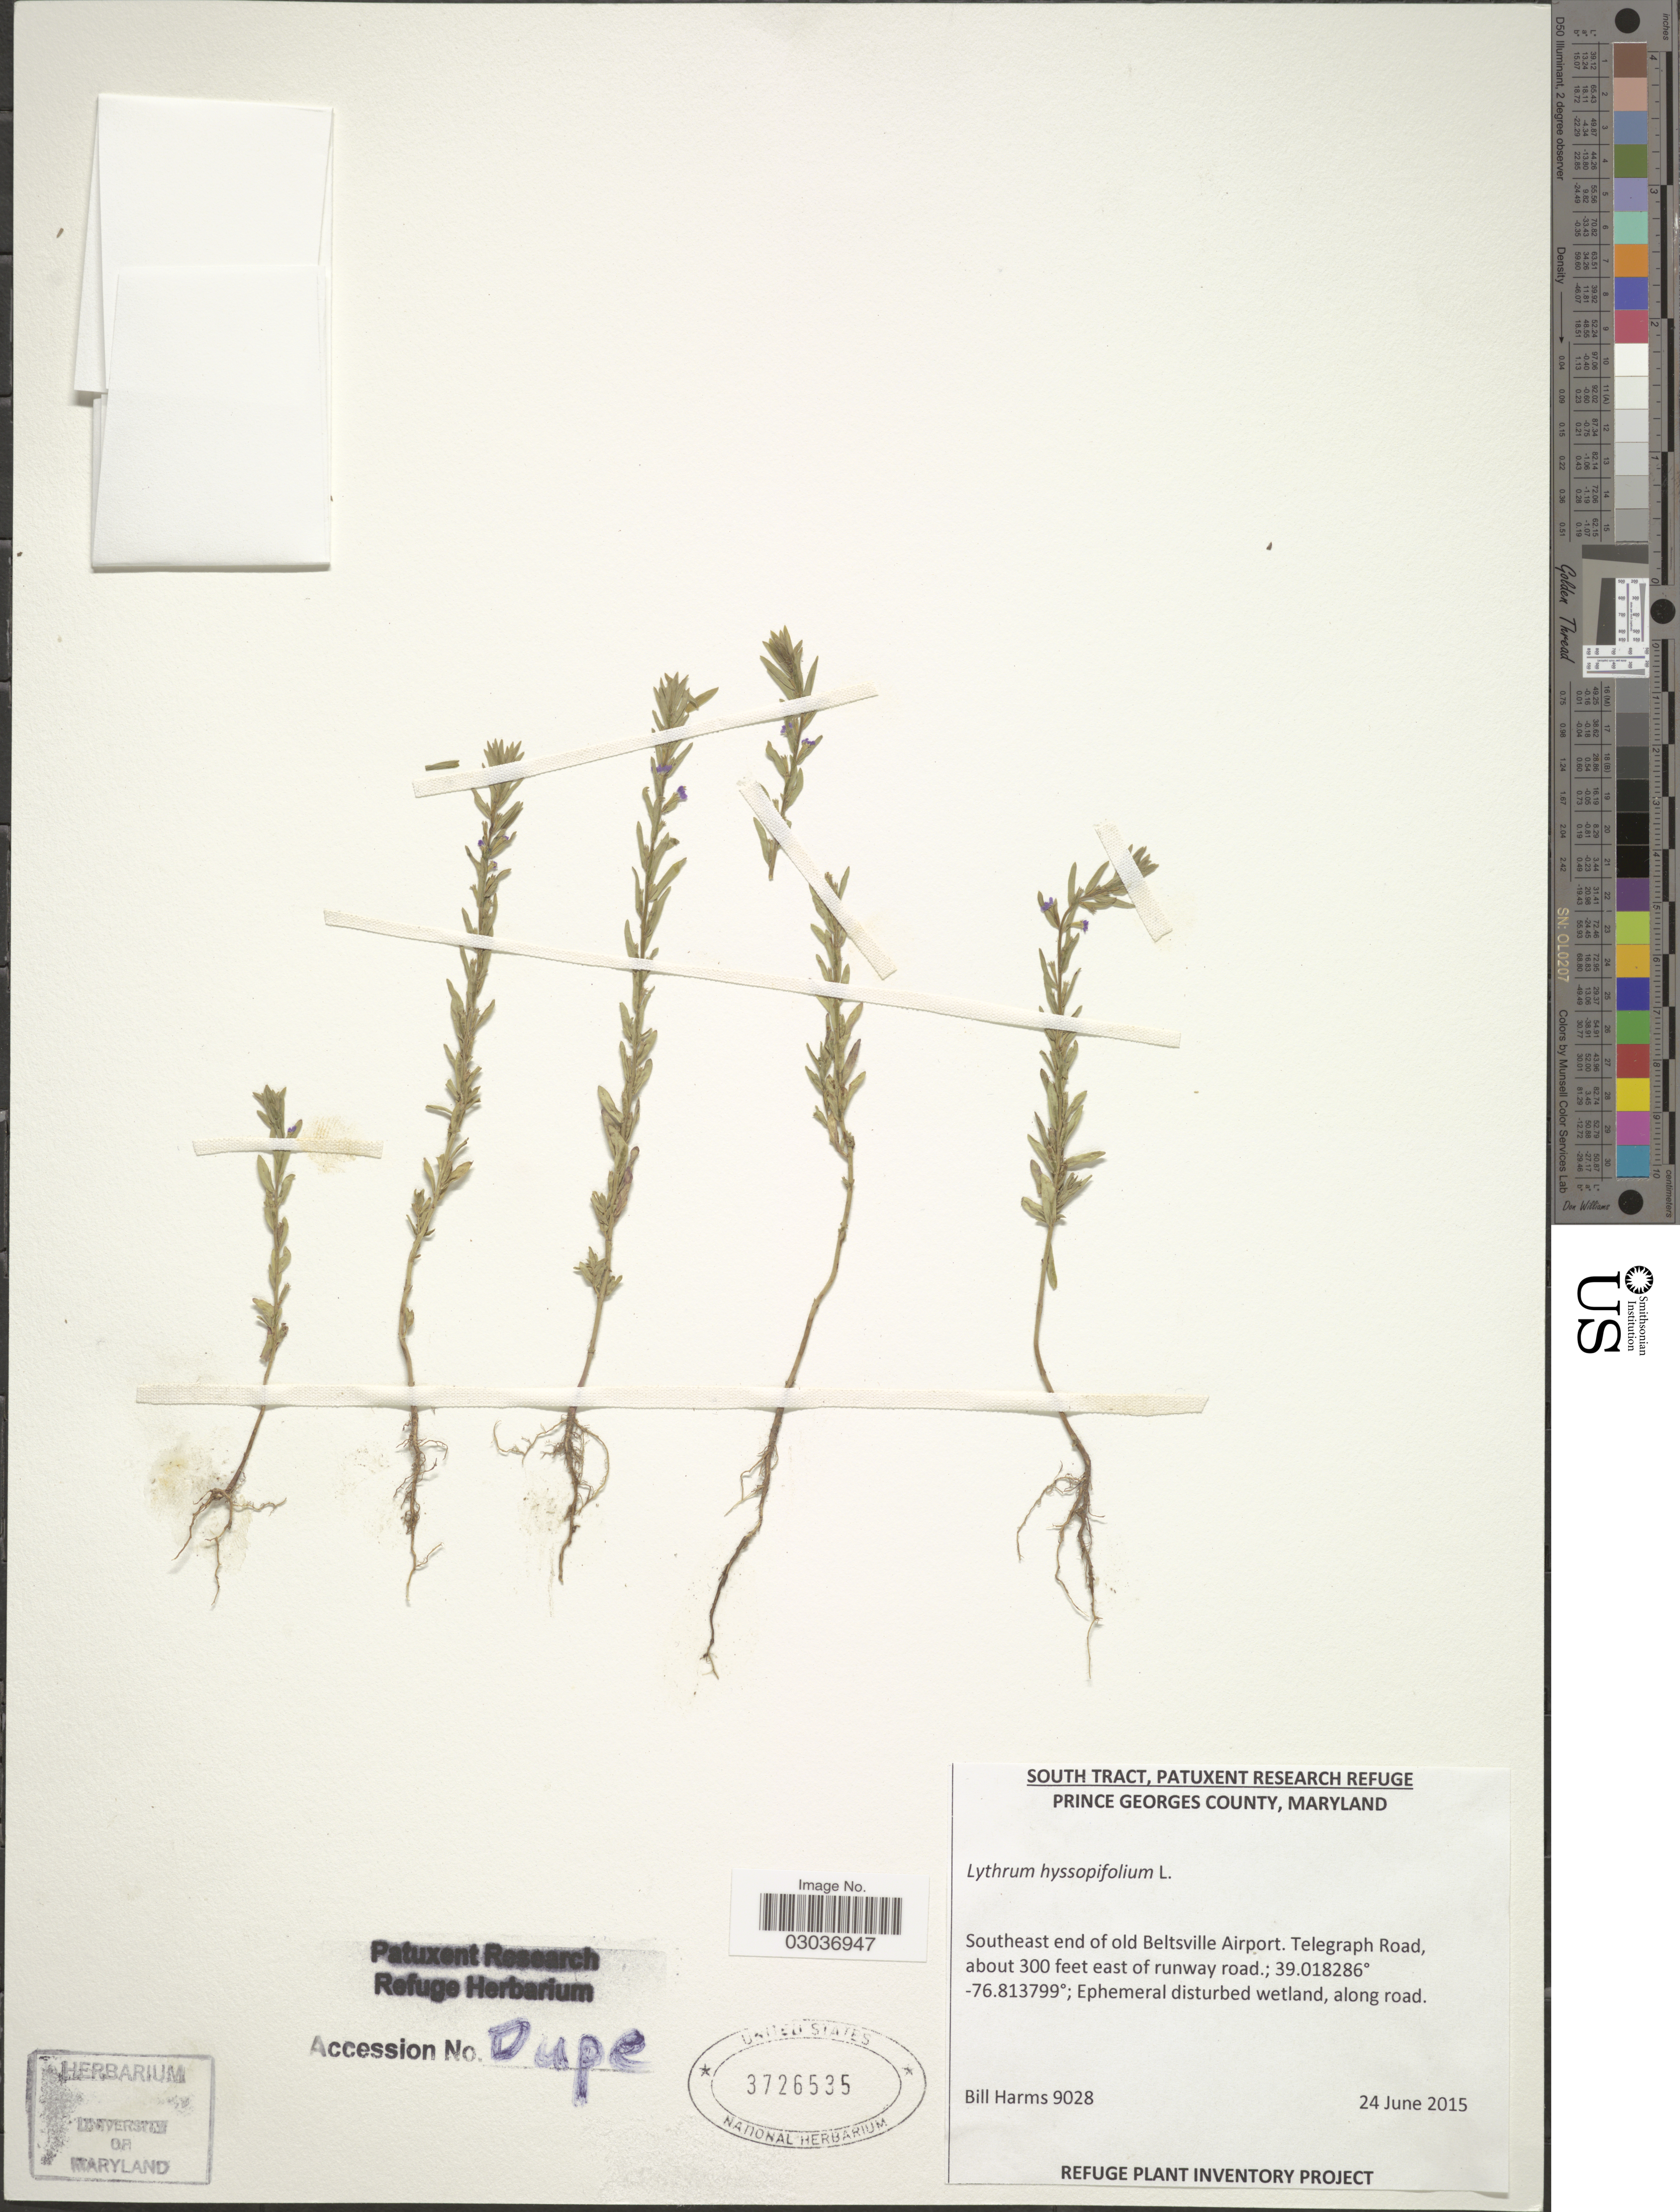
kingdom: Plantae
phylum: Tracheophyta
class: Magnoliopsida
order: Myrtales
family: Lythraceae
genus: Lythrum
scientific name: Lythrum hyssopifolia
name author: L.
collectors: B. Harms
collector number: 9028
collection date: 2015-06-24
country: United States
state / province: Maryland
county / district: Prince George's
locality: Prince Georges County, Southeast end of old Beltsville Airport, Telegraph Road, runway road.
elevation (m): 91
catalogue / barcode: US 3726535